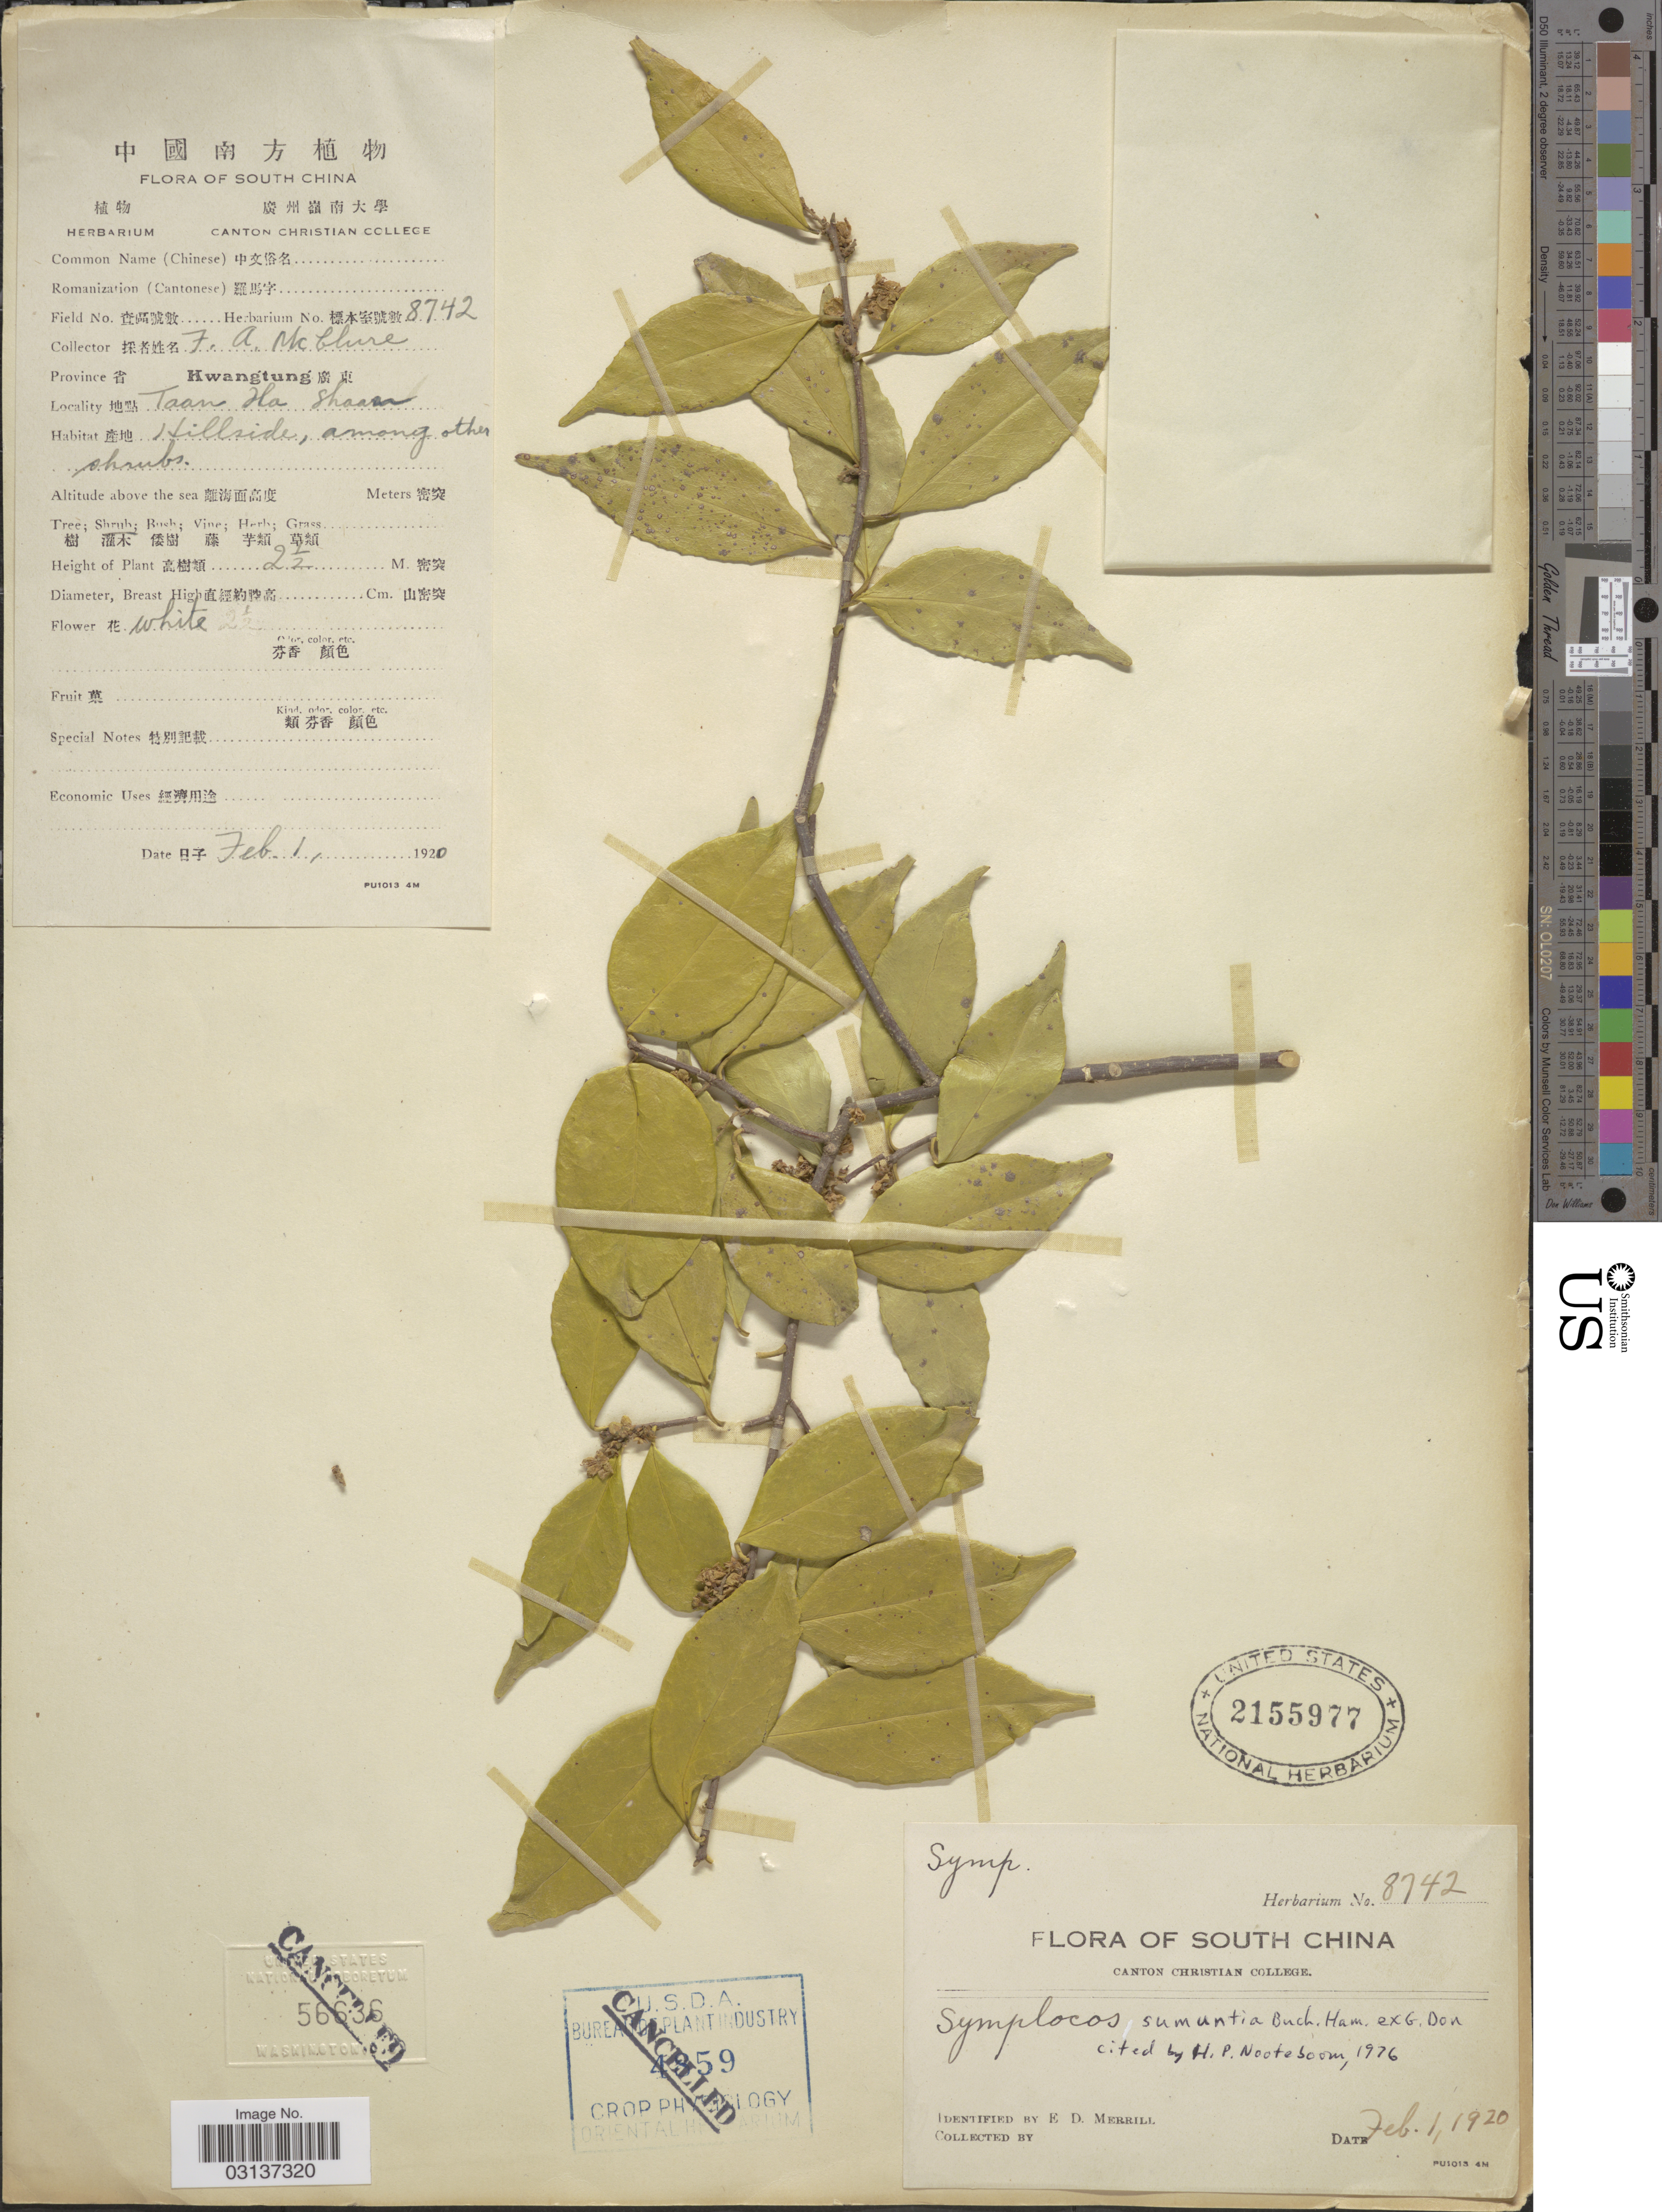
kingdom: Plantae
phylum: Tracheophyta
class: Magnoliopsida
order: Ericales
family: Symplocaceae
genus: Symplocos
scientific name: Symplocos sumuntia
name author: Buch.-Ham. ex D. Don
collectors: F. A. McClure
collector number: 8742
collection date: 1920-02-01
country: China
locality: South China. Taan Ha Shaan [interpreted].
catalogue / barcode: US 2155977